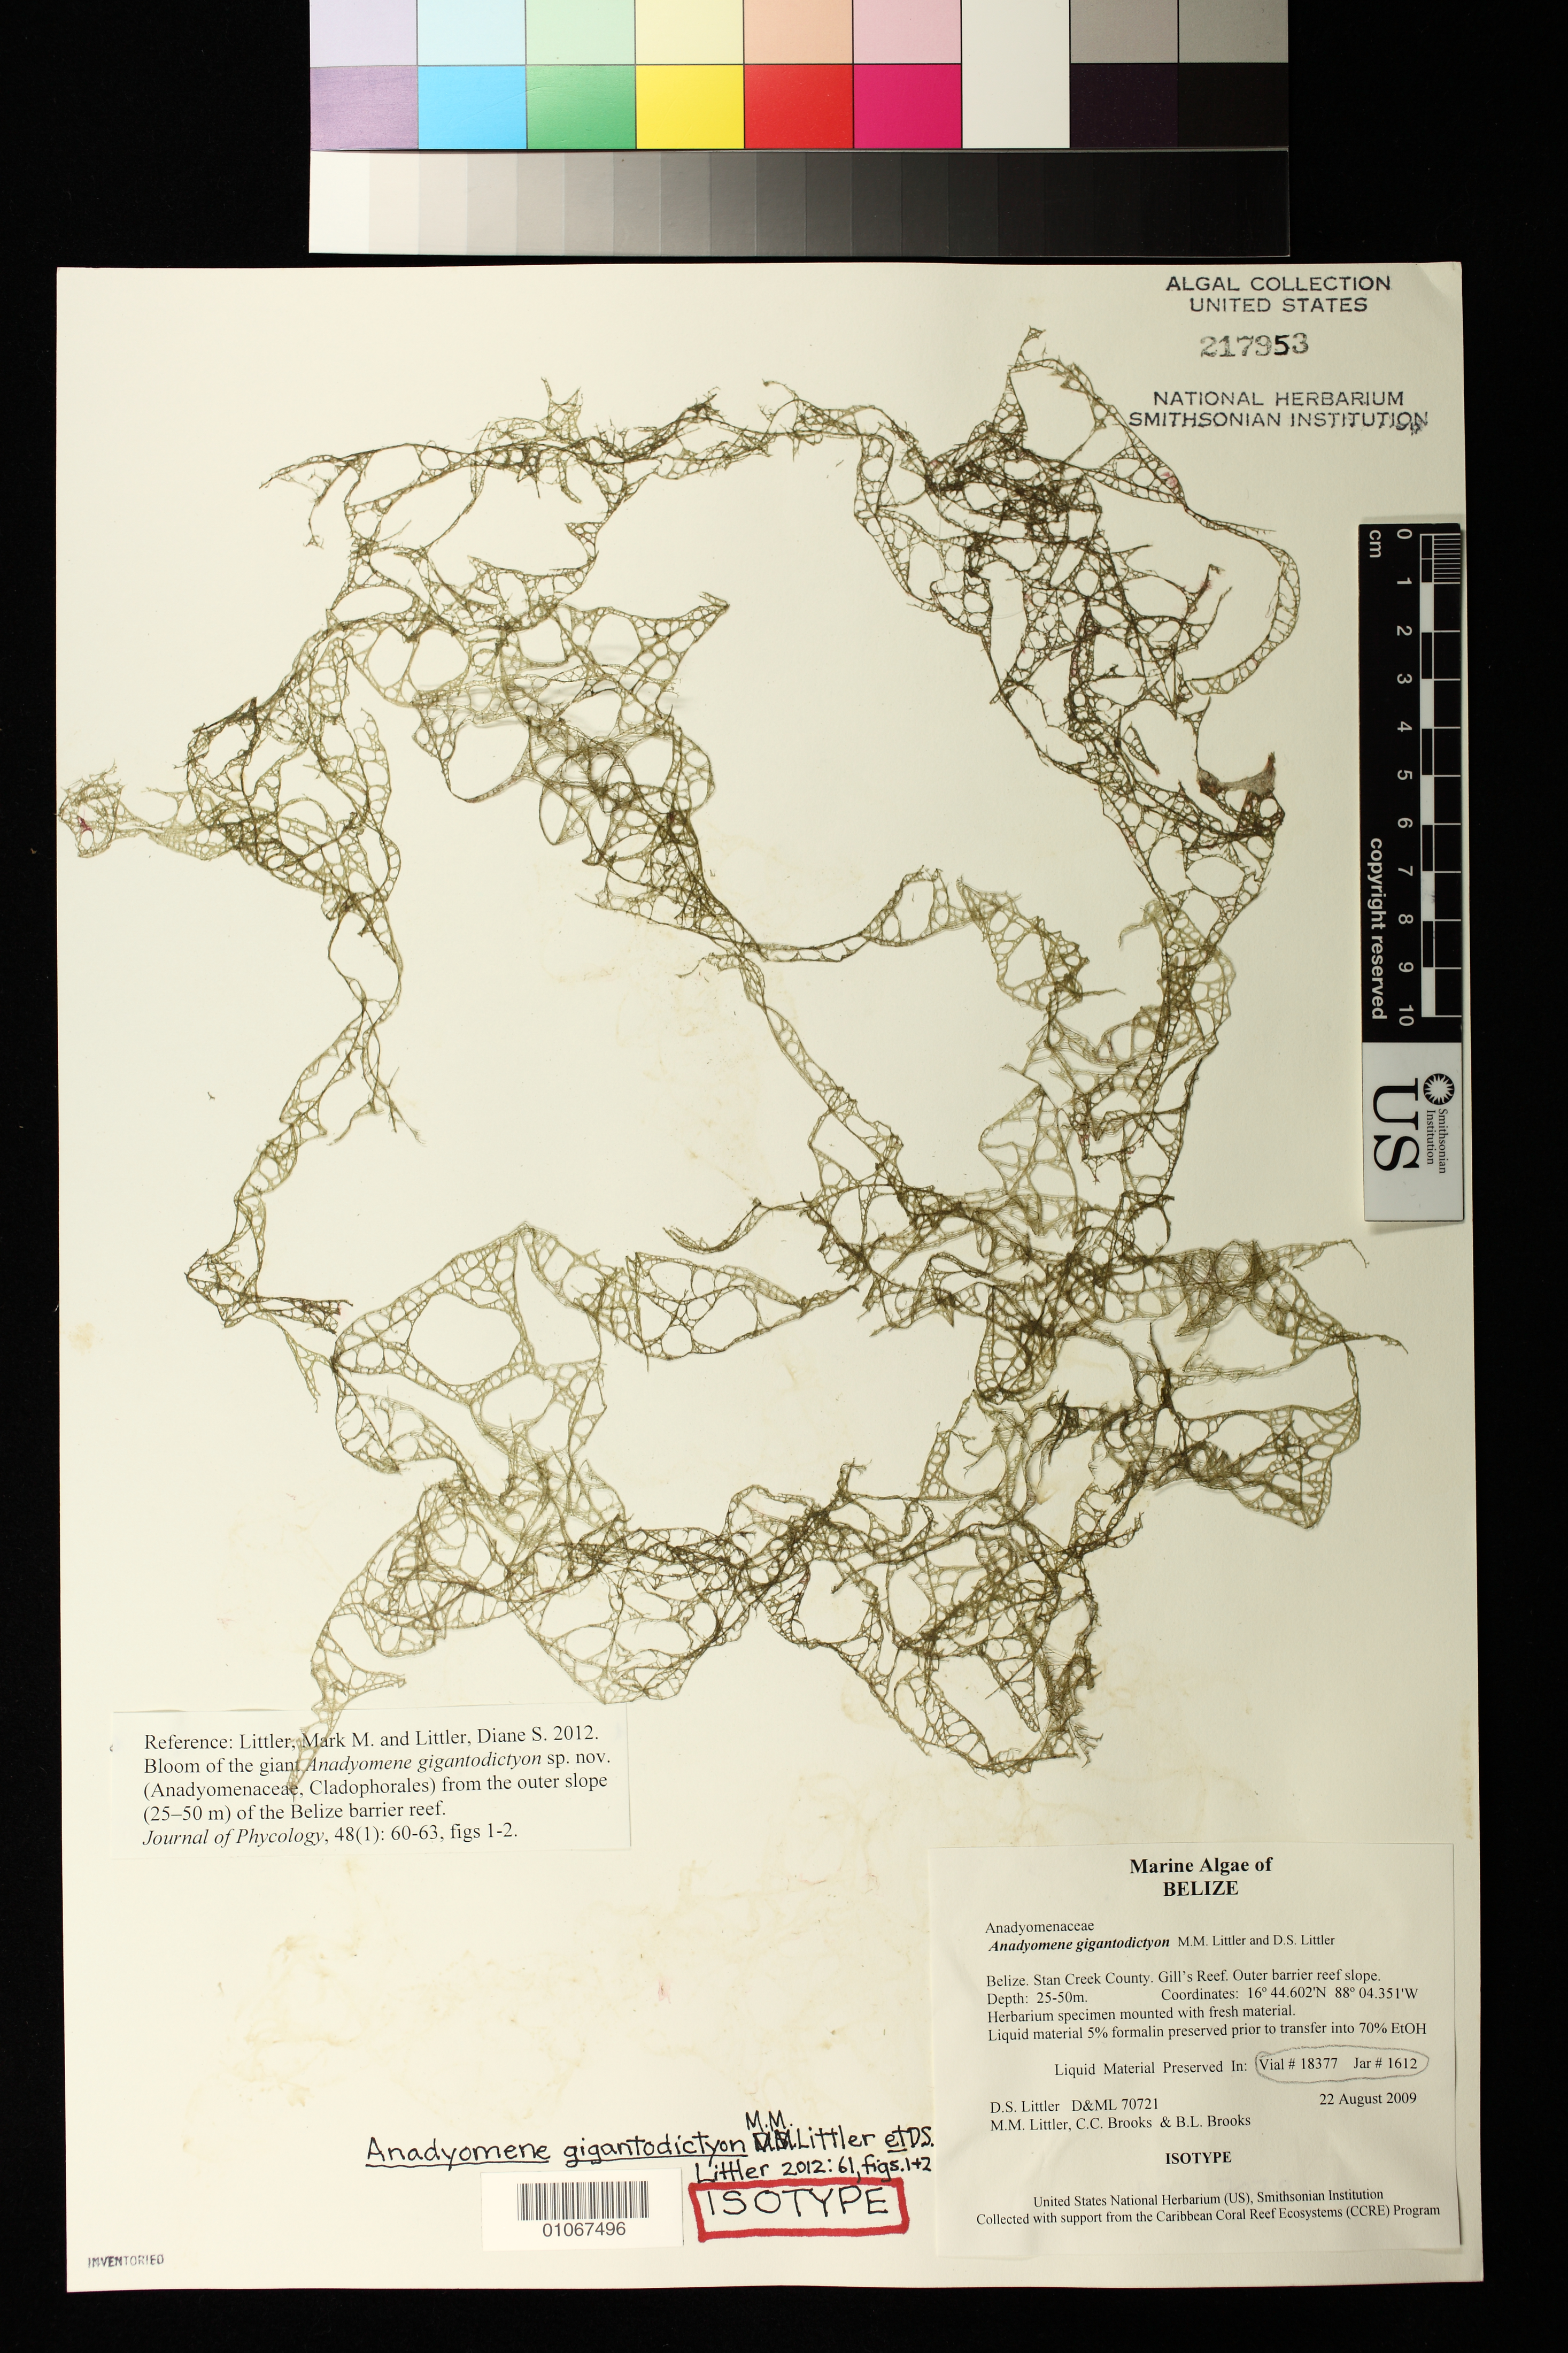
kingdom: Plantae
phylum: Chlorophyta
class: Ulvophyceae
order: Cladophorales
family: Anadyomenaceae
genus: Anadyomene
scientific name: Anadyomene gigantodictyon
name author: Littler & D.S. Littler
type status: Isotype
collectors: D. S. Littler, M. M. Littler, C. Brooks & B. Brooks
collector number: D&ML 70721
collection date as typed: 22 Aug 2009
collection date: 2009-08-22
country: Belize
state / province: Stann Creek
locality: Gill's Reef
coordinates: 16 44.602"N, 88 04.351'W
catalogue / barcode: US 217953